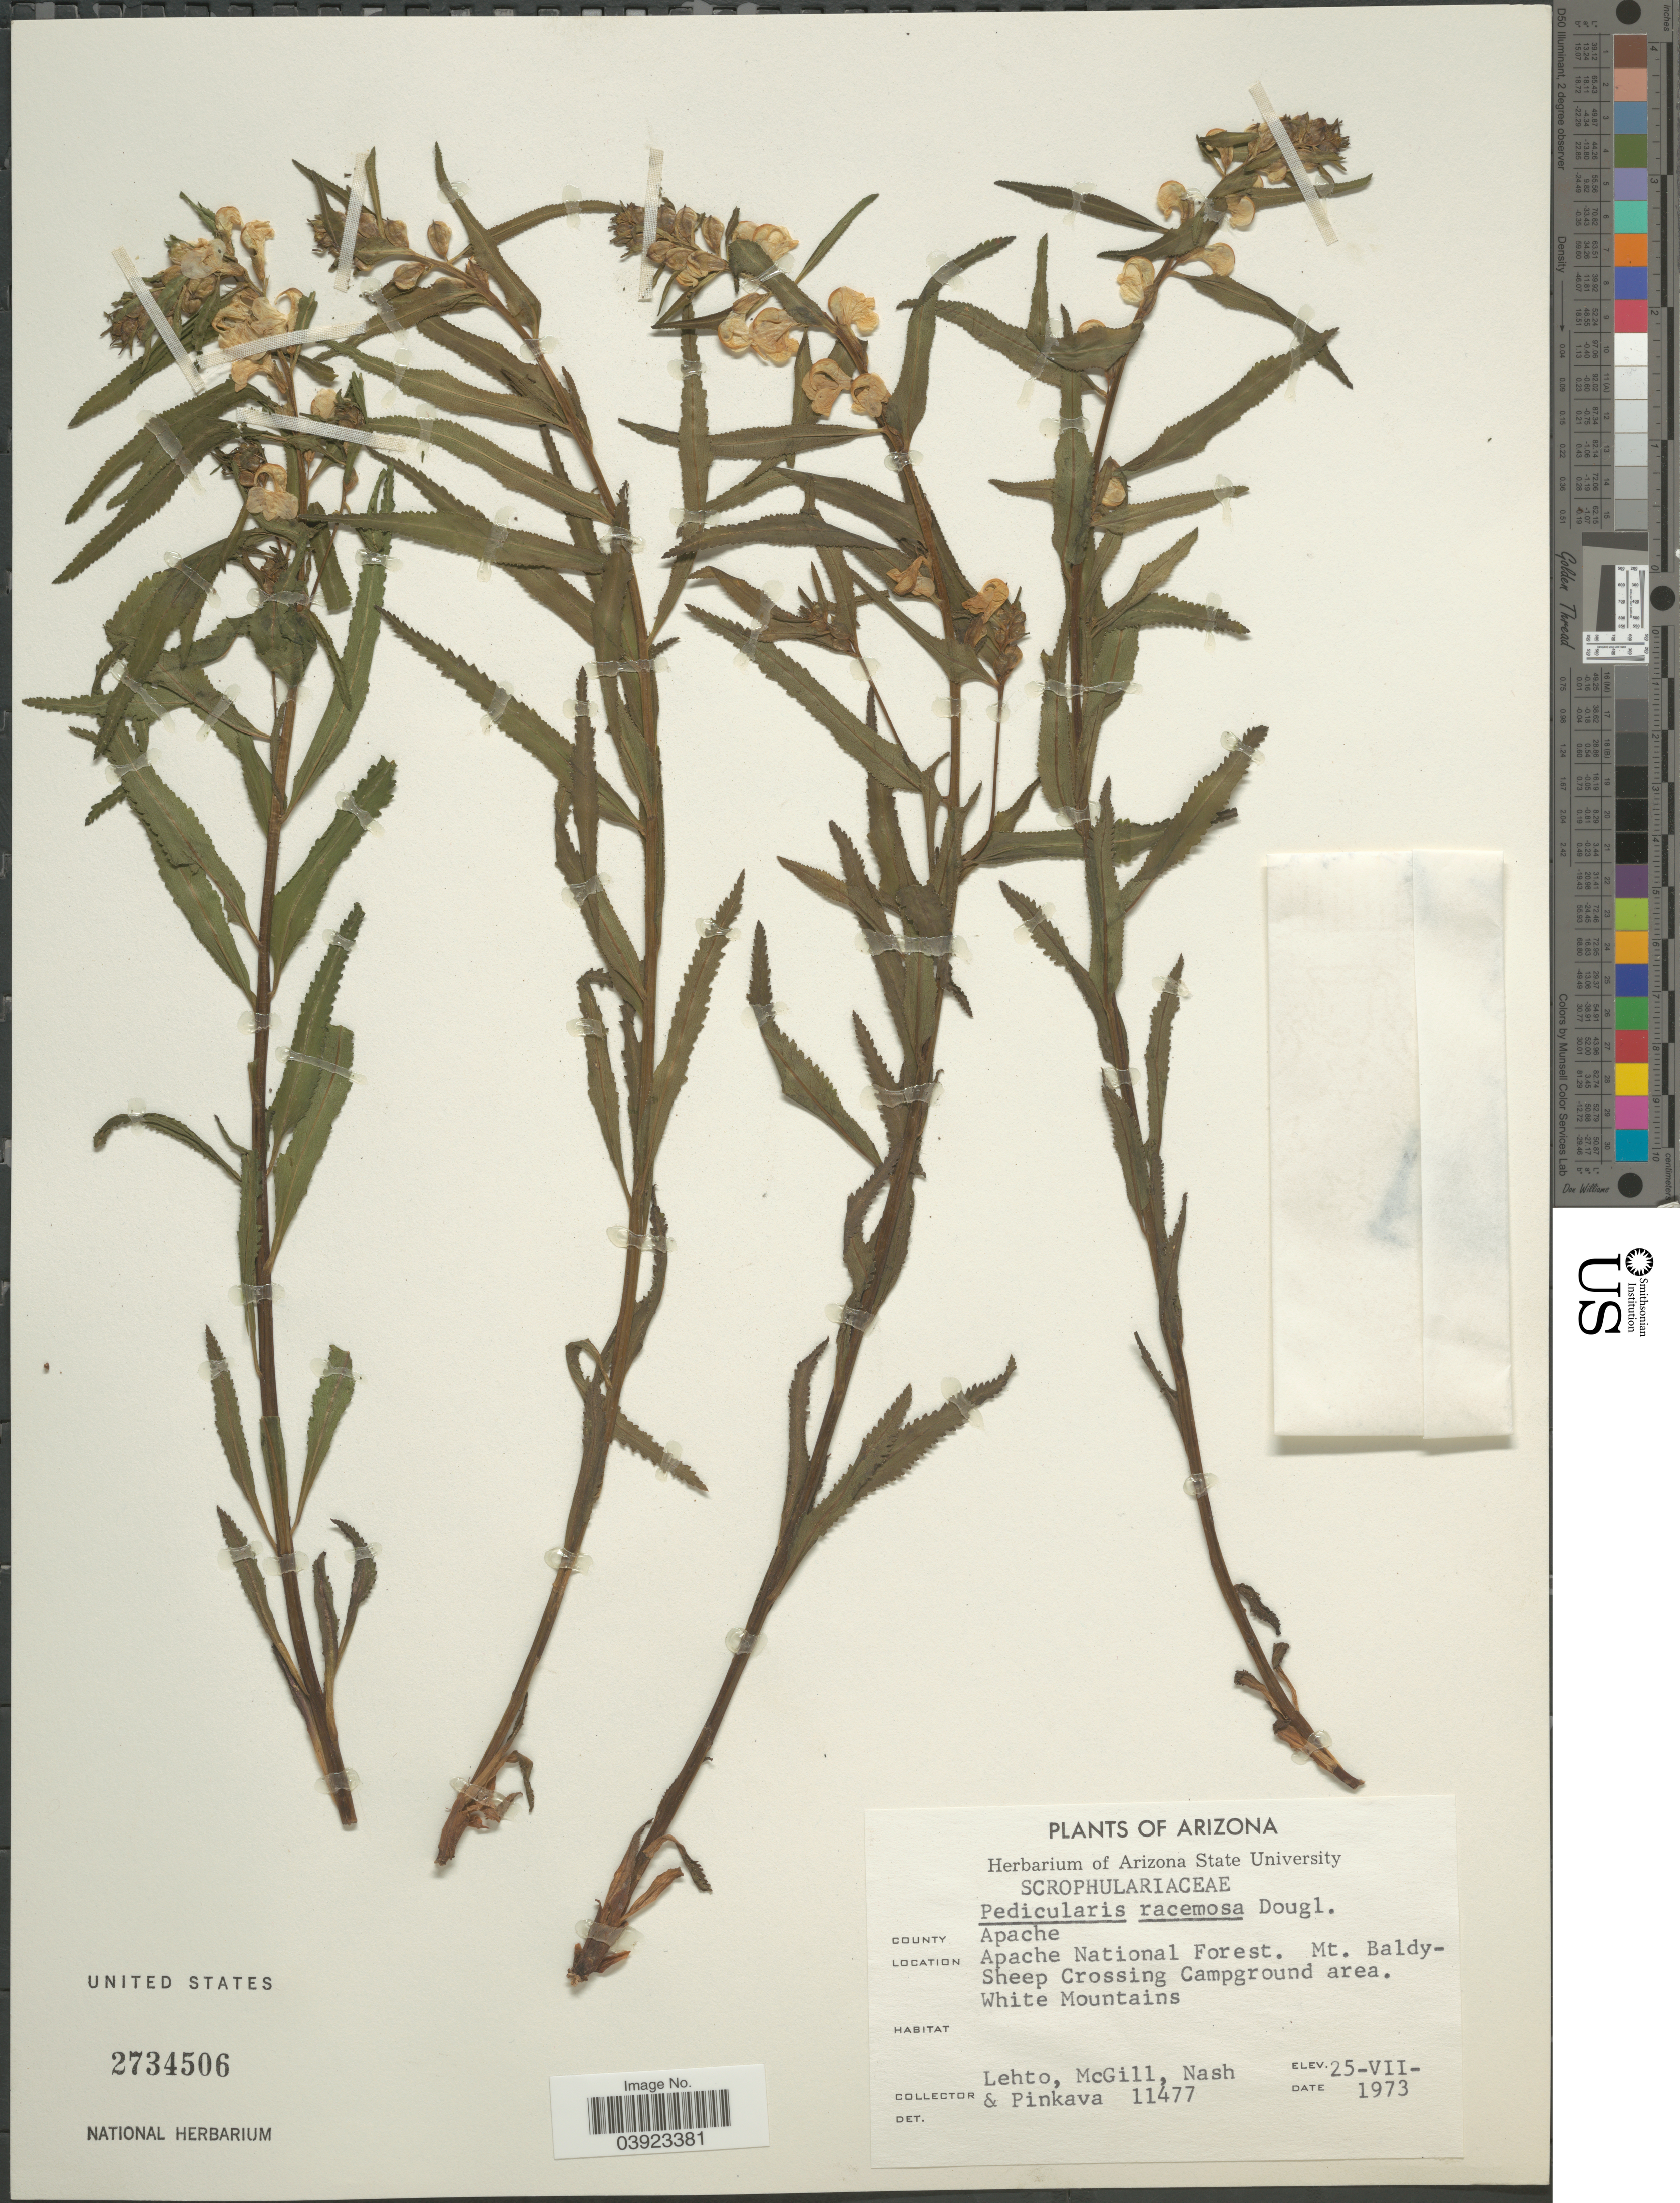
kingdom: Plantae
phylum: Tracheophyta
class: Magnoliopsida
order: Lamiales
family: Orobanchaceae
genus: Pedicularis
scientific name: Pedicularis racemosa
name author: Douglas ex Benth.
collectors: -. Lehto, -. McGill, -- Nash & -. Pinkava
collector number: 11477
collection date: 1973-07-25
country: United States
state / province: Arizona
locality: County Apache. Apache National Forest. Mt. Baldy-Sheep Crossing Campground area. White Mountains.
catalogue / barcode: US 2734506